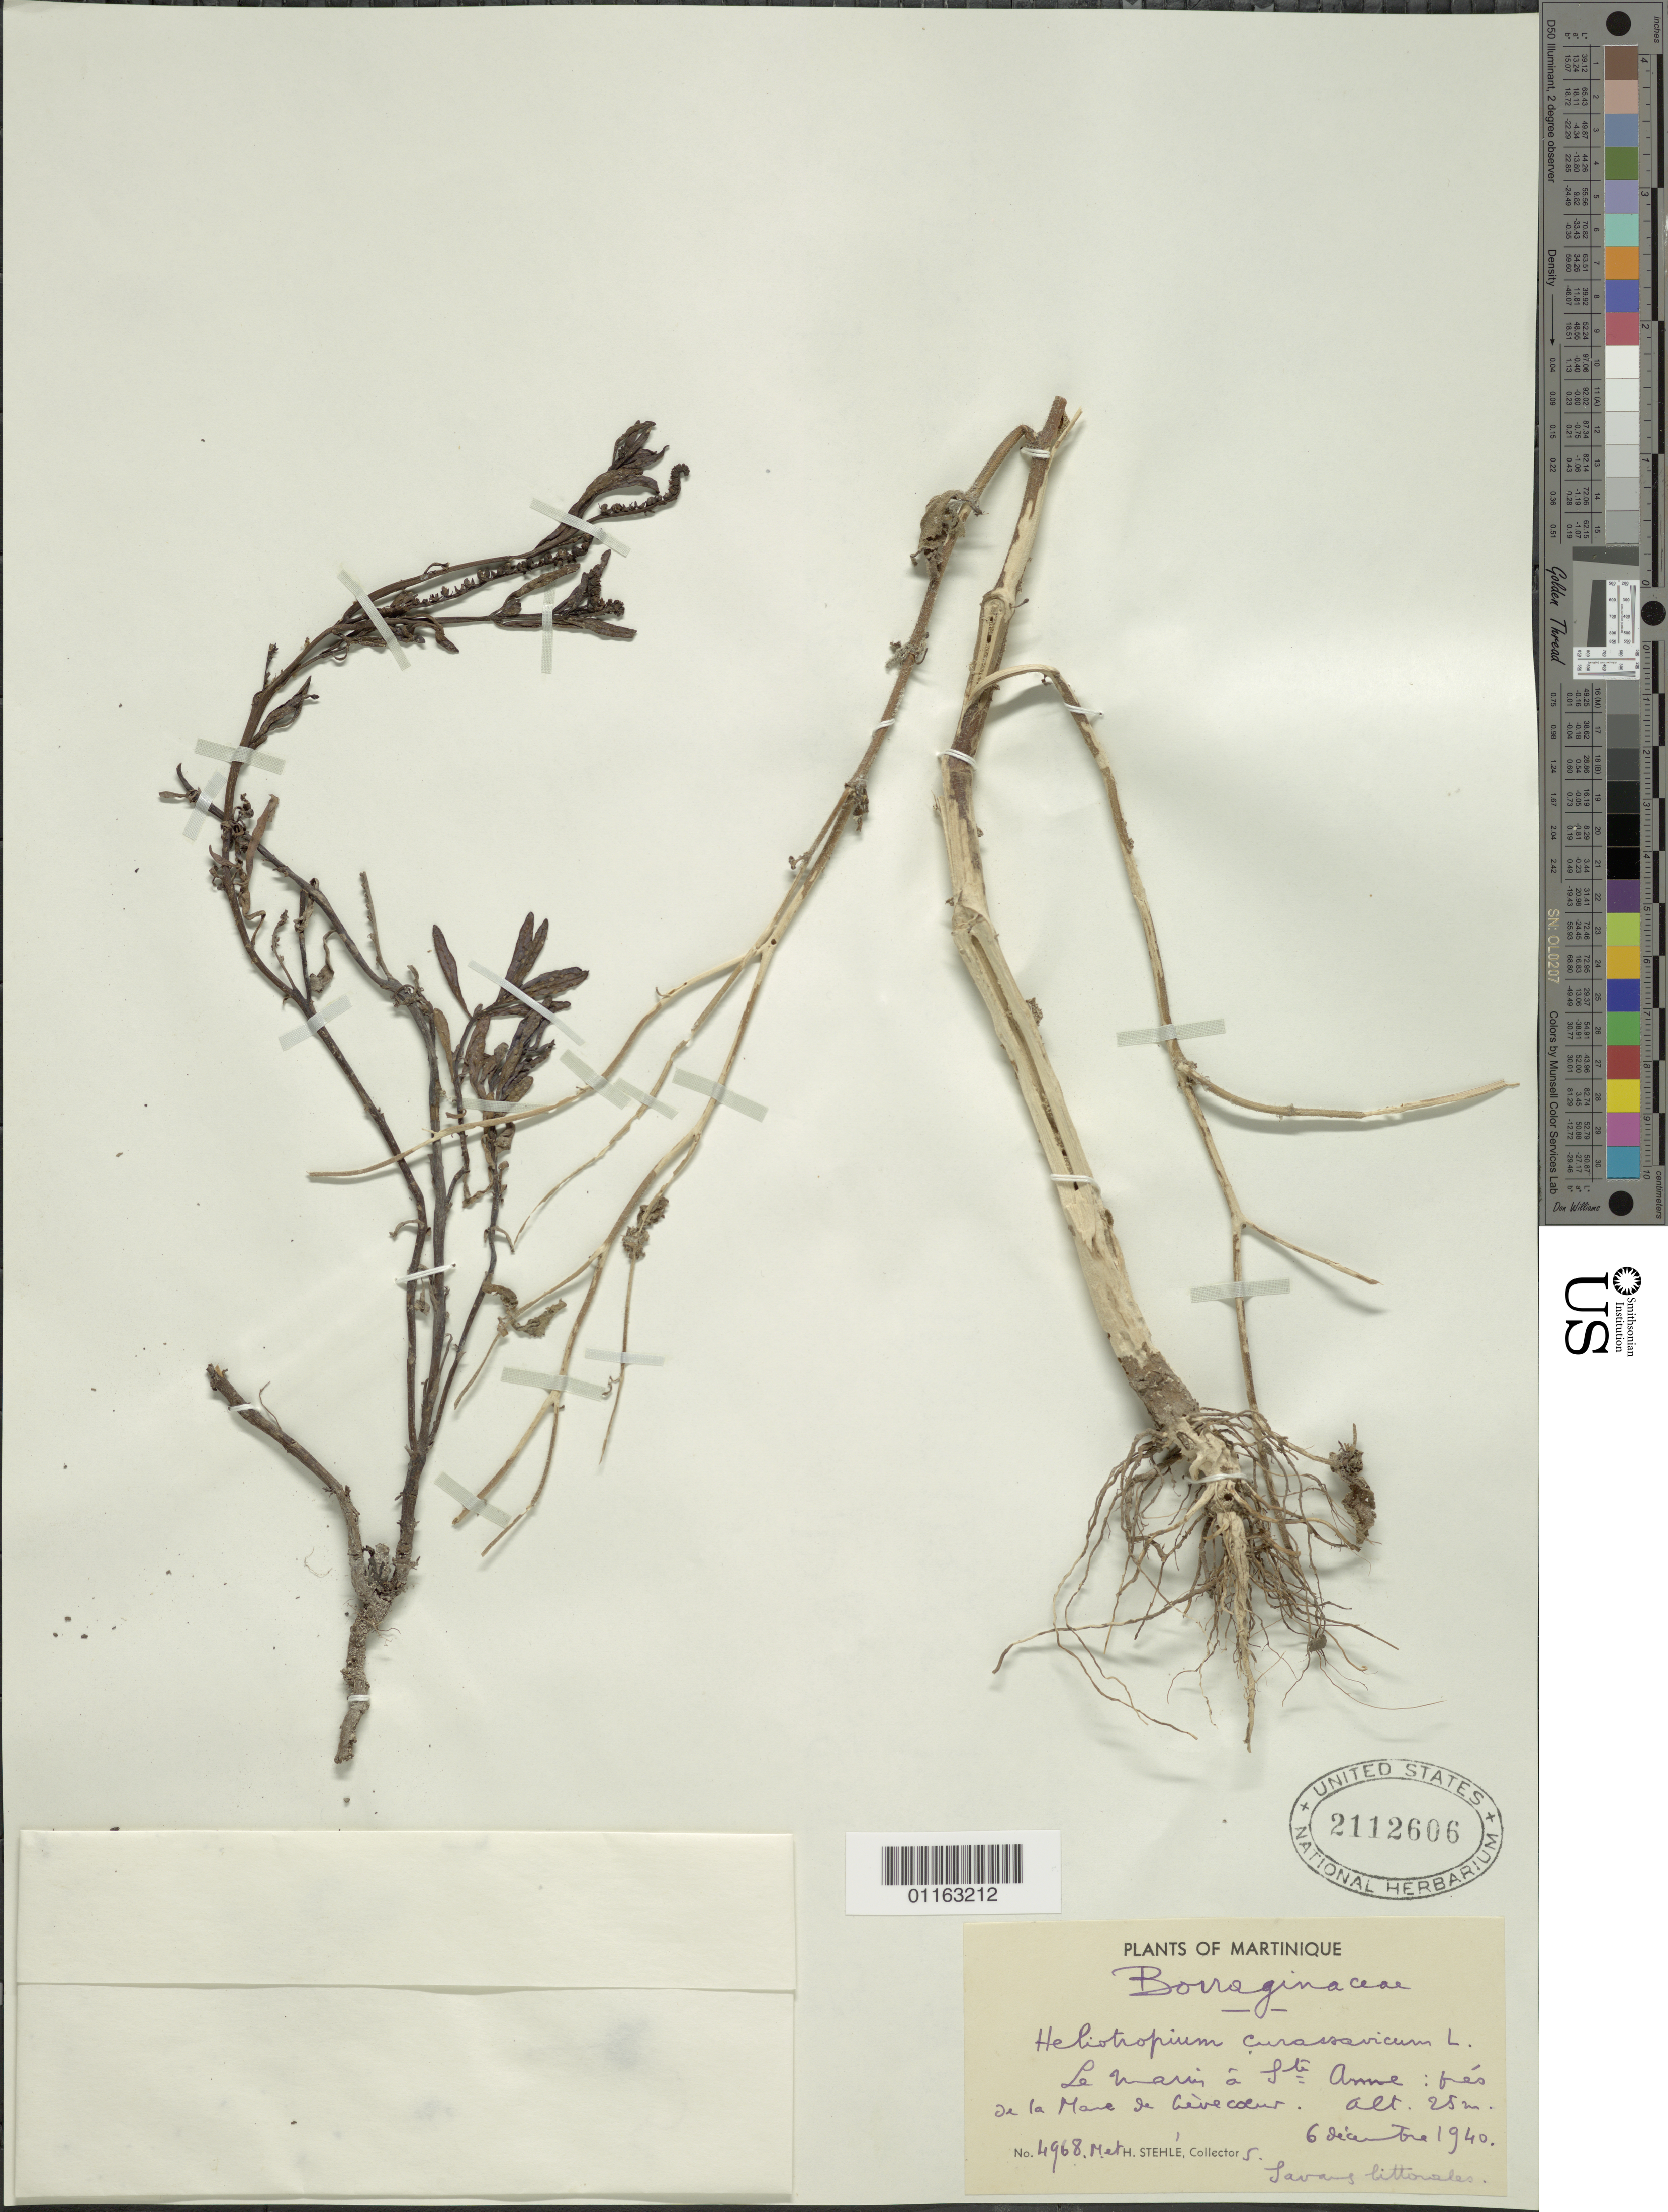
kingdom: Plantae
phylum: Tracheophyta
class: Magnoliopsida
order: Boraginales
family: Heliotropiaceae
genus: Heliotropium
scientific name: Heliotropium curassavicum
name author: L.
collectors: H. Stehlé & M. Stehlé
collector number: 4968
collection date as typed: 06 Dec 1940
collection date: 1940-12-06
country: Martinique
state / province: Le Marin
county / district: Sainte-Anne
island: Martinique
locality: Bes de la Mare de Livecoeur; savars littorales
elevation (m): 25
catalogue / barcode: US 2112606